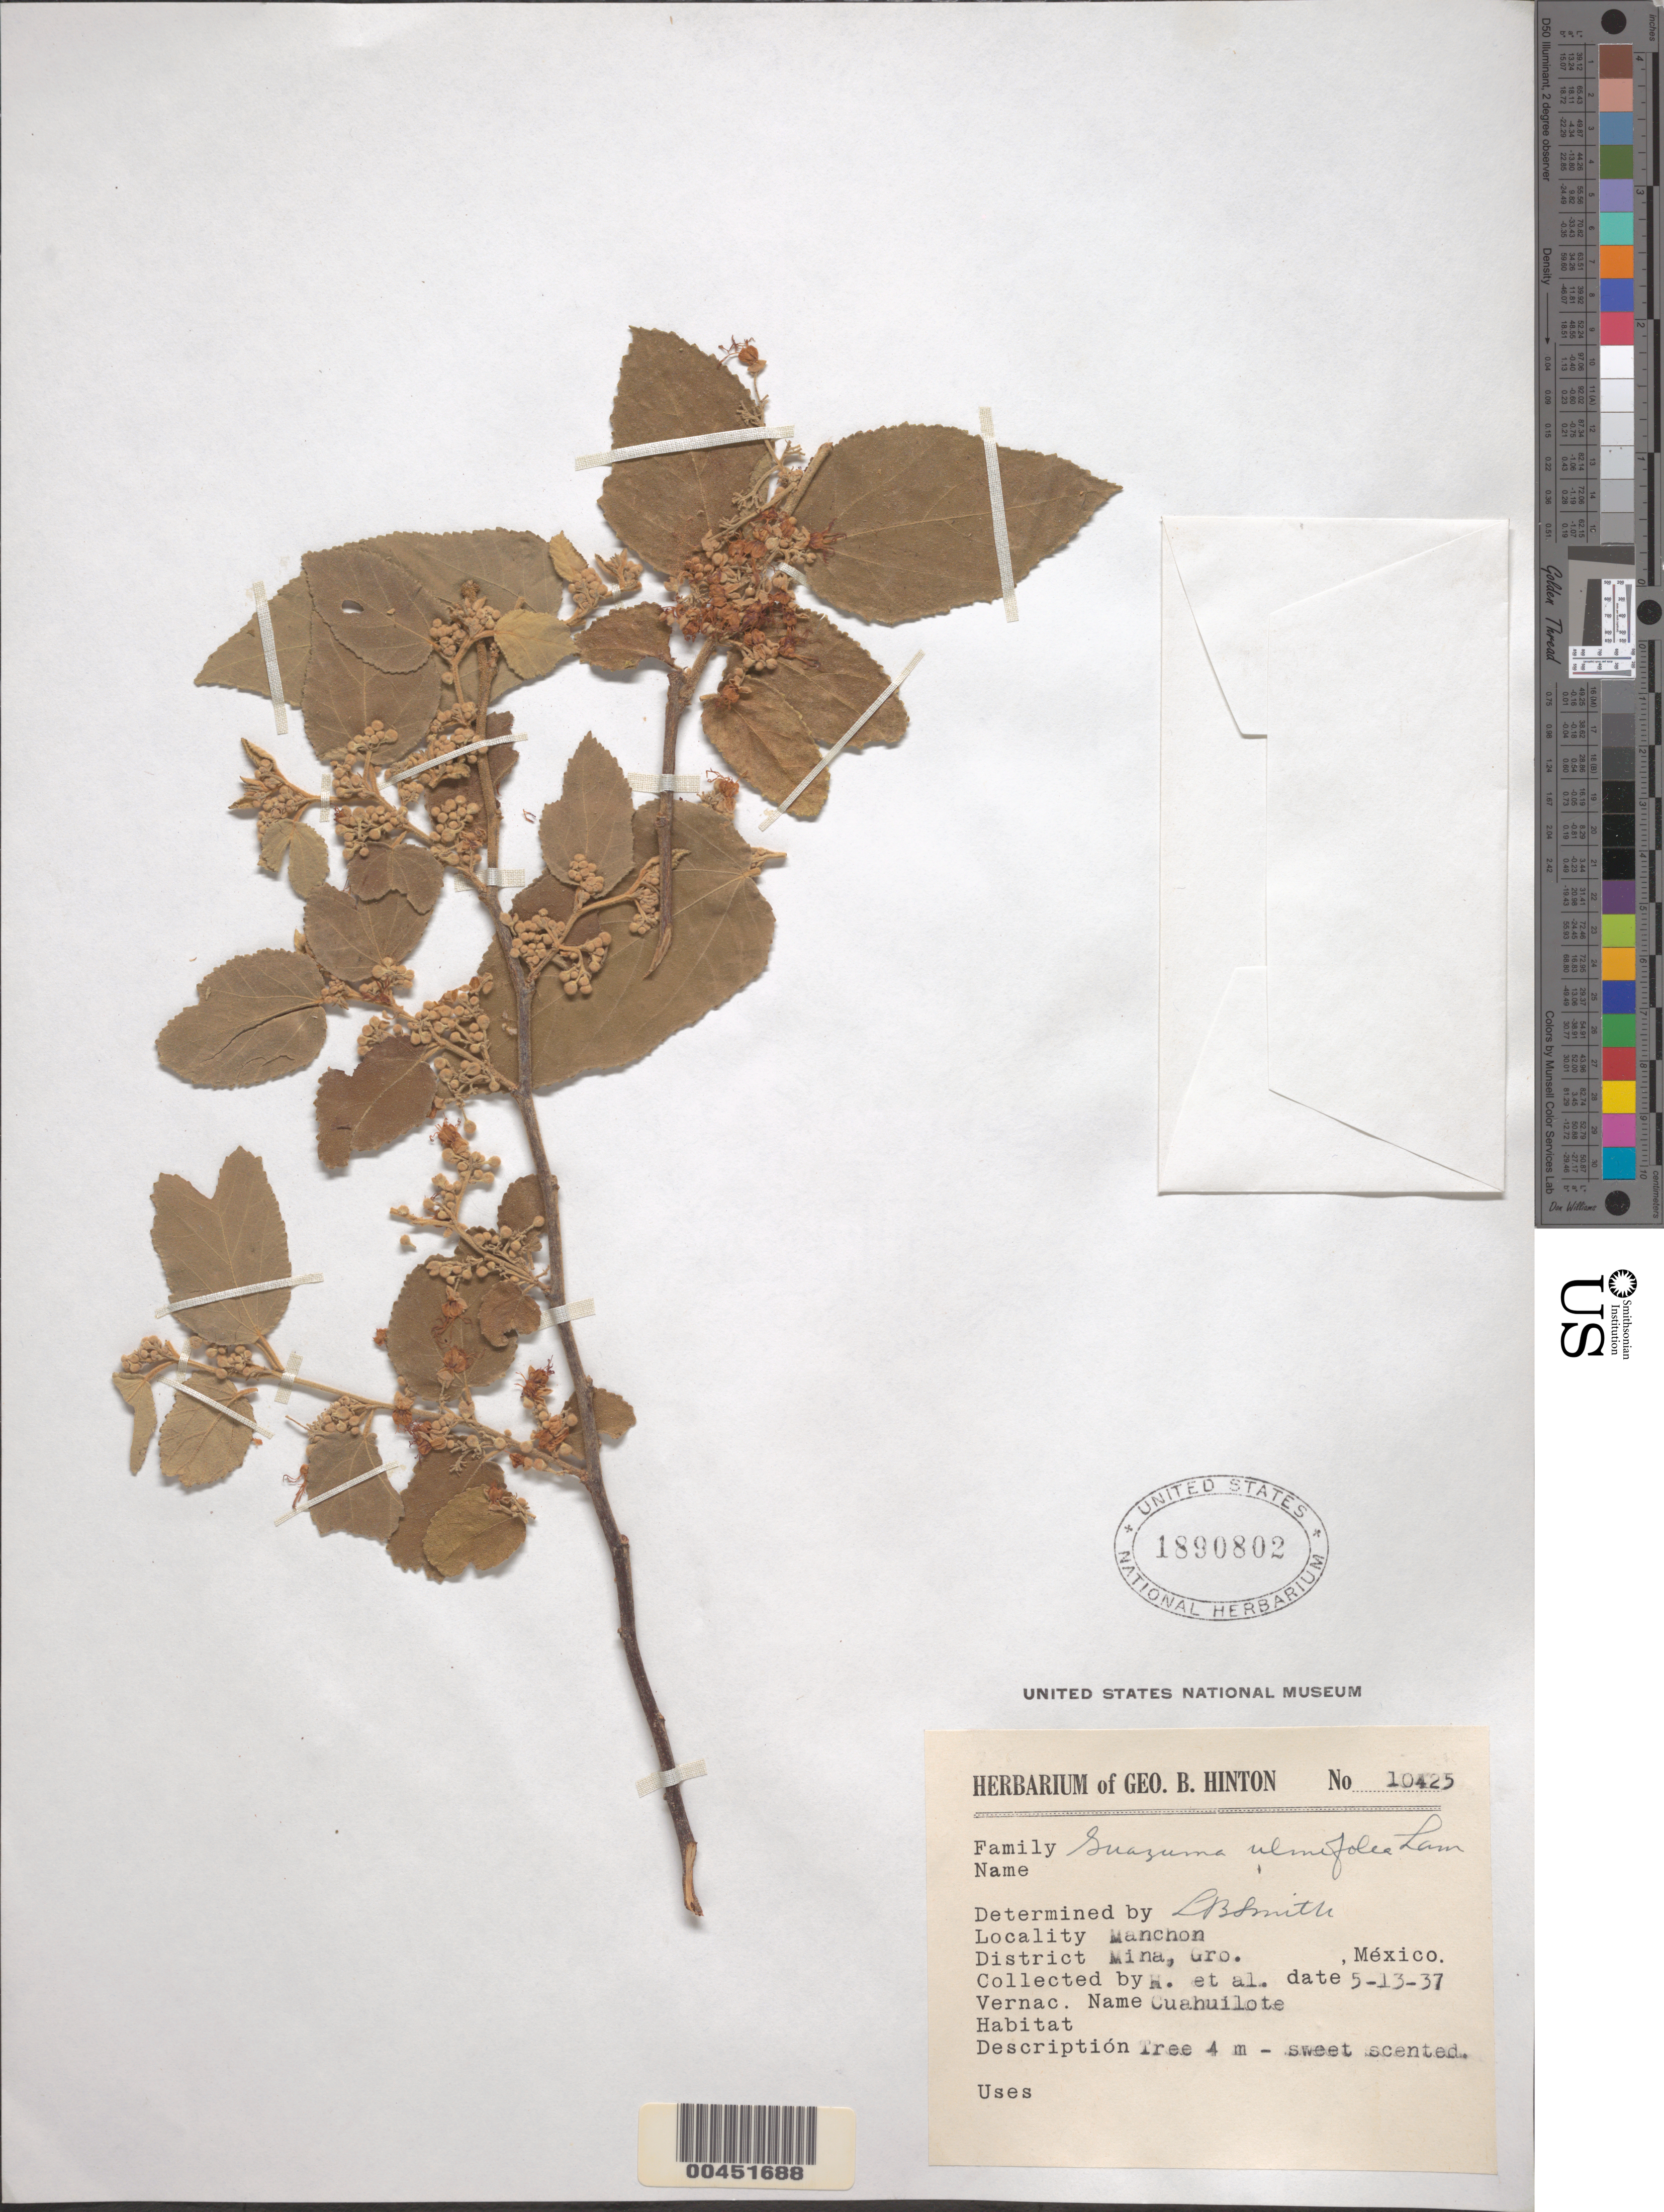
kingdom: Plantae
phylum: Tracheophyta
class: Magnoliopsida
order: Malvales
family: Malvaceae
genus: Guazuma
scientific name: Guazuma ulmifolia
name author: Lam.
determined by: Smith, Lyman B., (US), NMNH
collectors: G. B. Hinton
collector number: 10425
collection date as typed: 13 May 1937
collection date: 1937-05-13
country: Mexico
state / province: Guerrero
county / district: Minas ?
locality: Manchon. [Distrito/Municipality recorded as "Mina."]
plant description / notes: Common name: Cuahuilote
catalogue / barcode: US 1890802